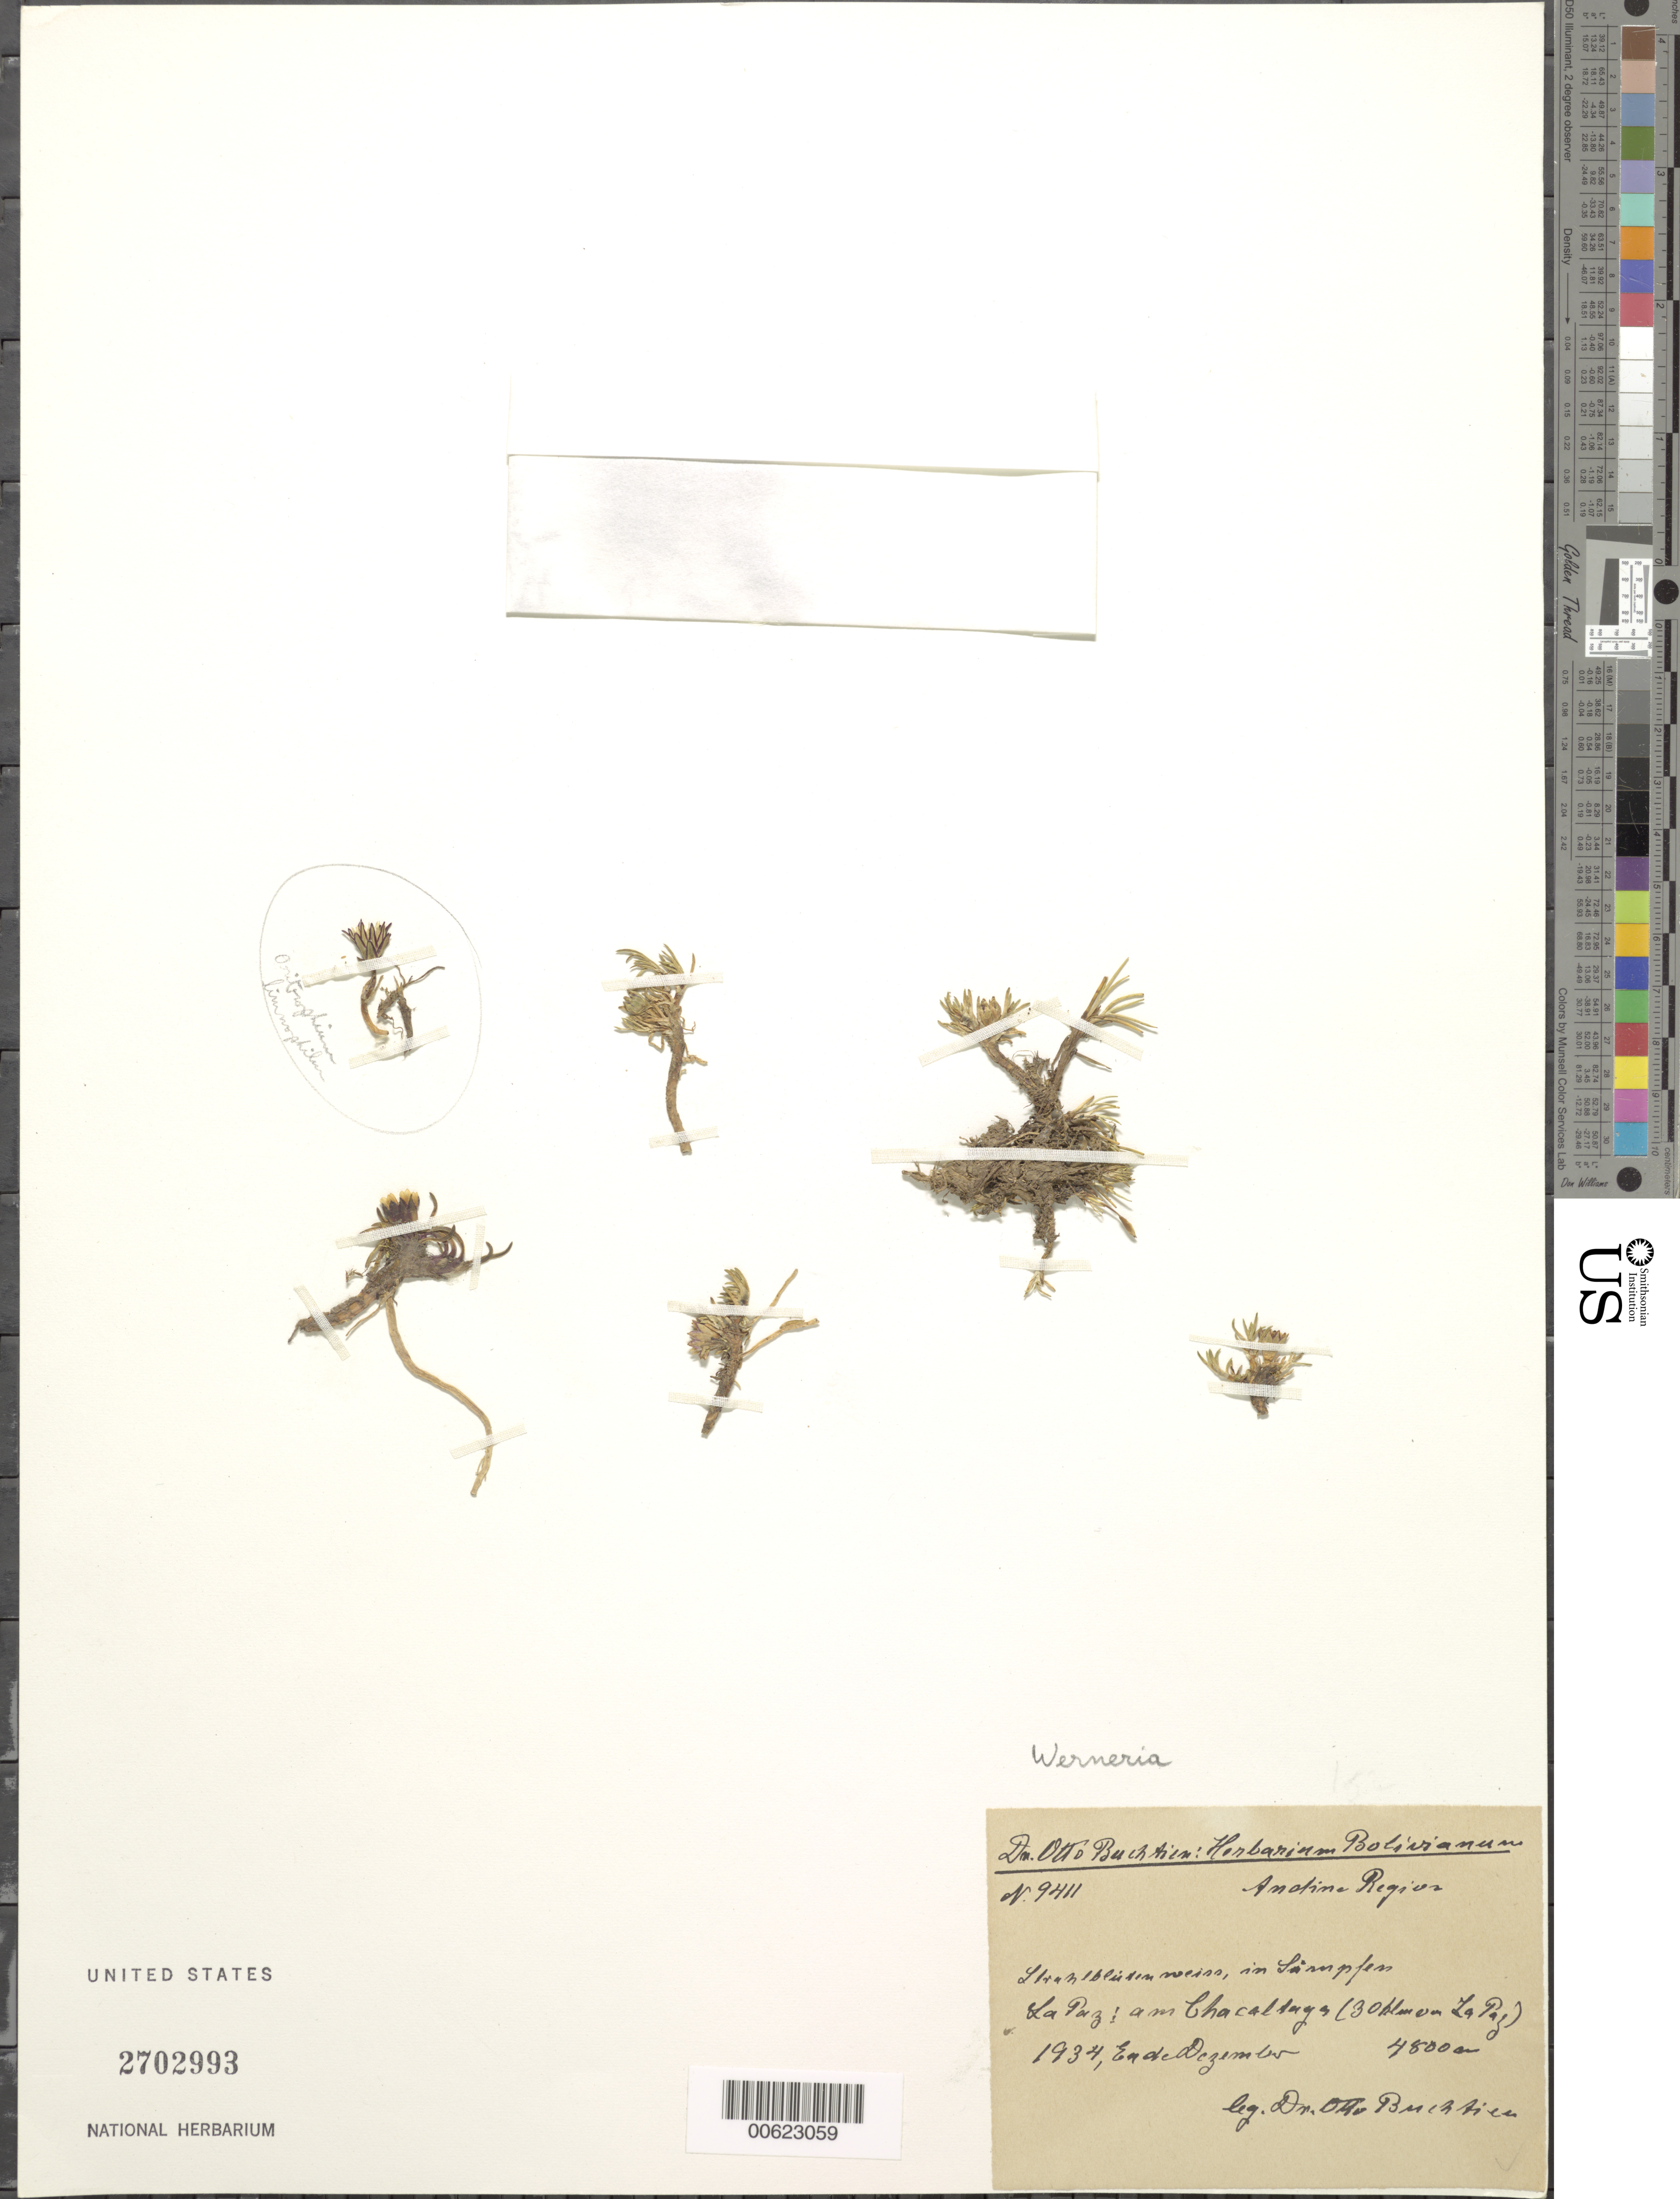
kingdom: Plantae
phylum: Tracheophyta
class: Magnoliopsida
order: Asterales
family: Asteraceae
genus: Werneria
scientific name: Werneria 'itty-bitties'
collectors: O. Buchtien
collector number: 9411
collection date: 1934-12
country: Bolivia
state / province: La Paz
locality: Chacaltaya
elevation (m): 4800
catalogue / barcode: US 2702993